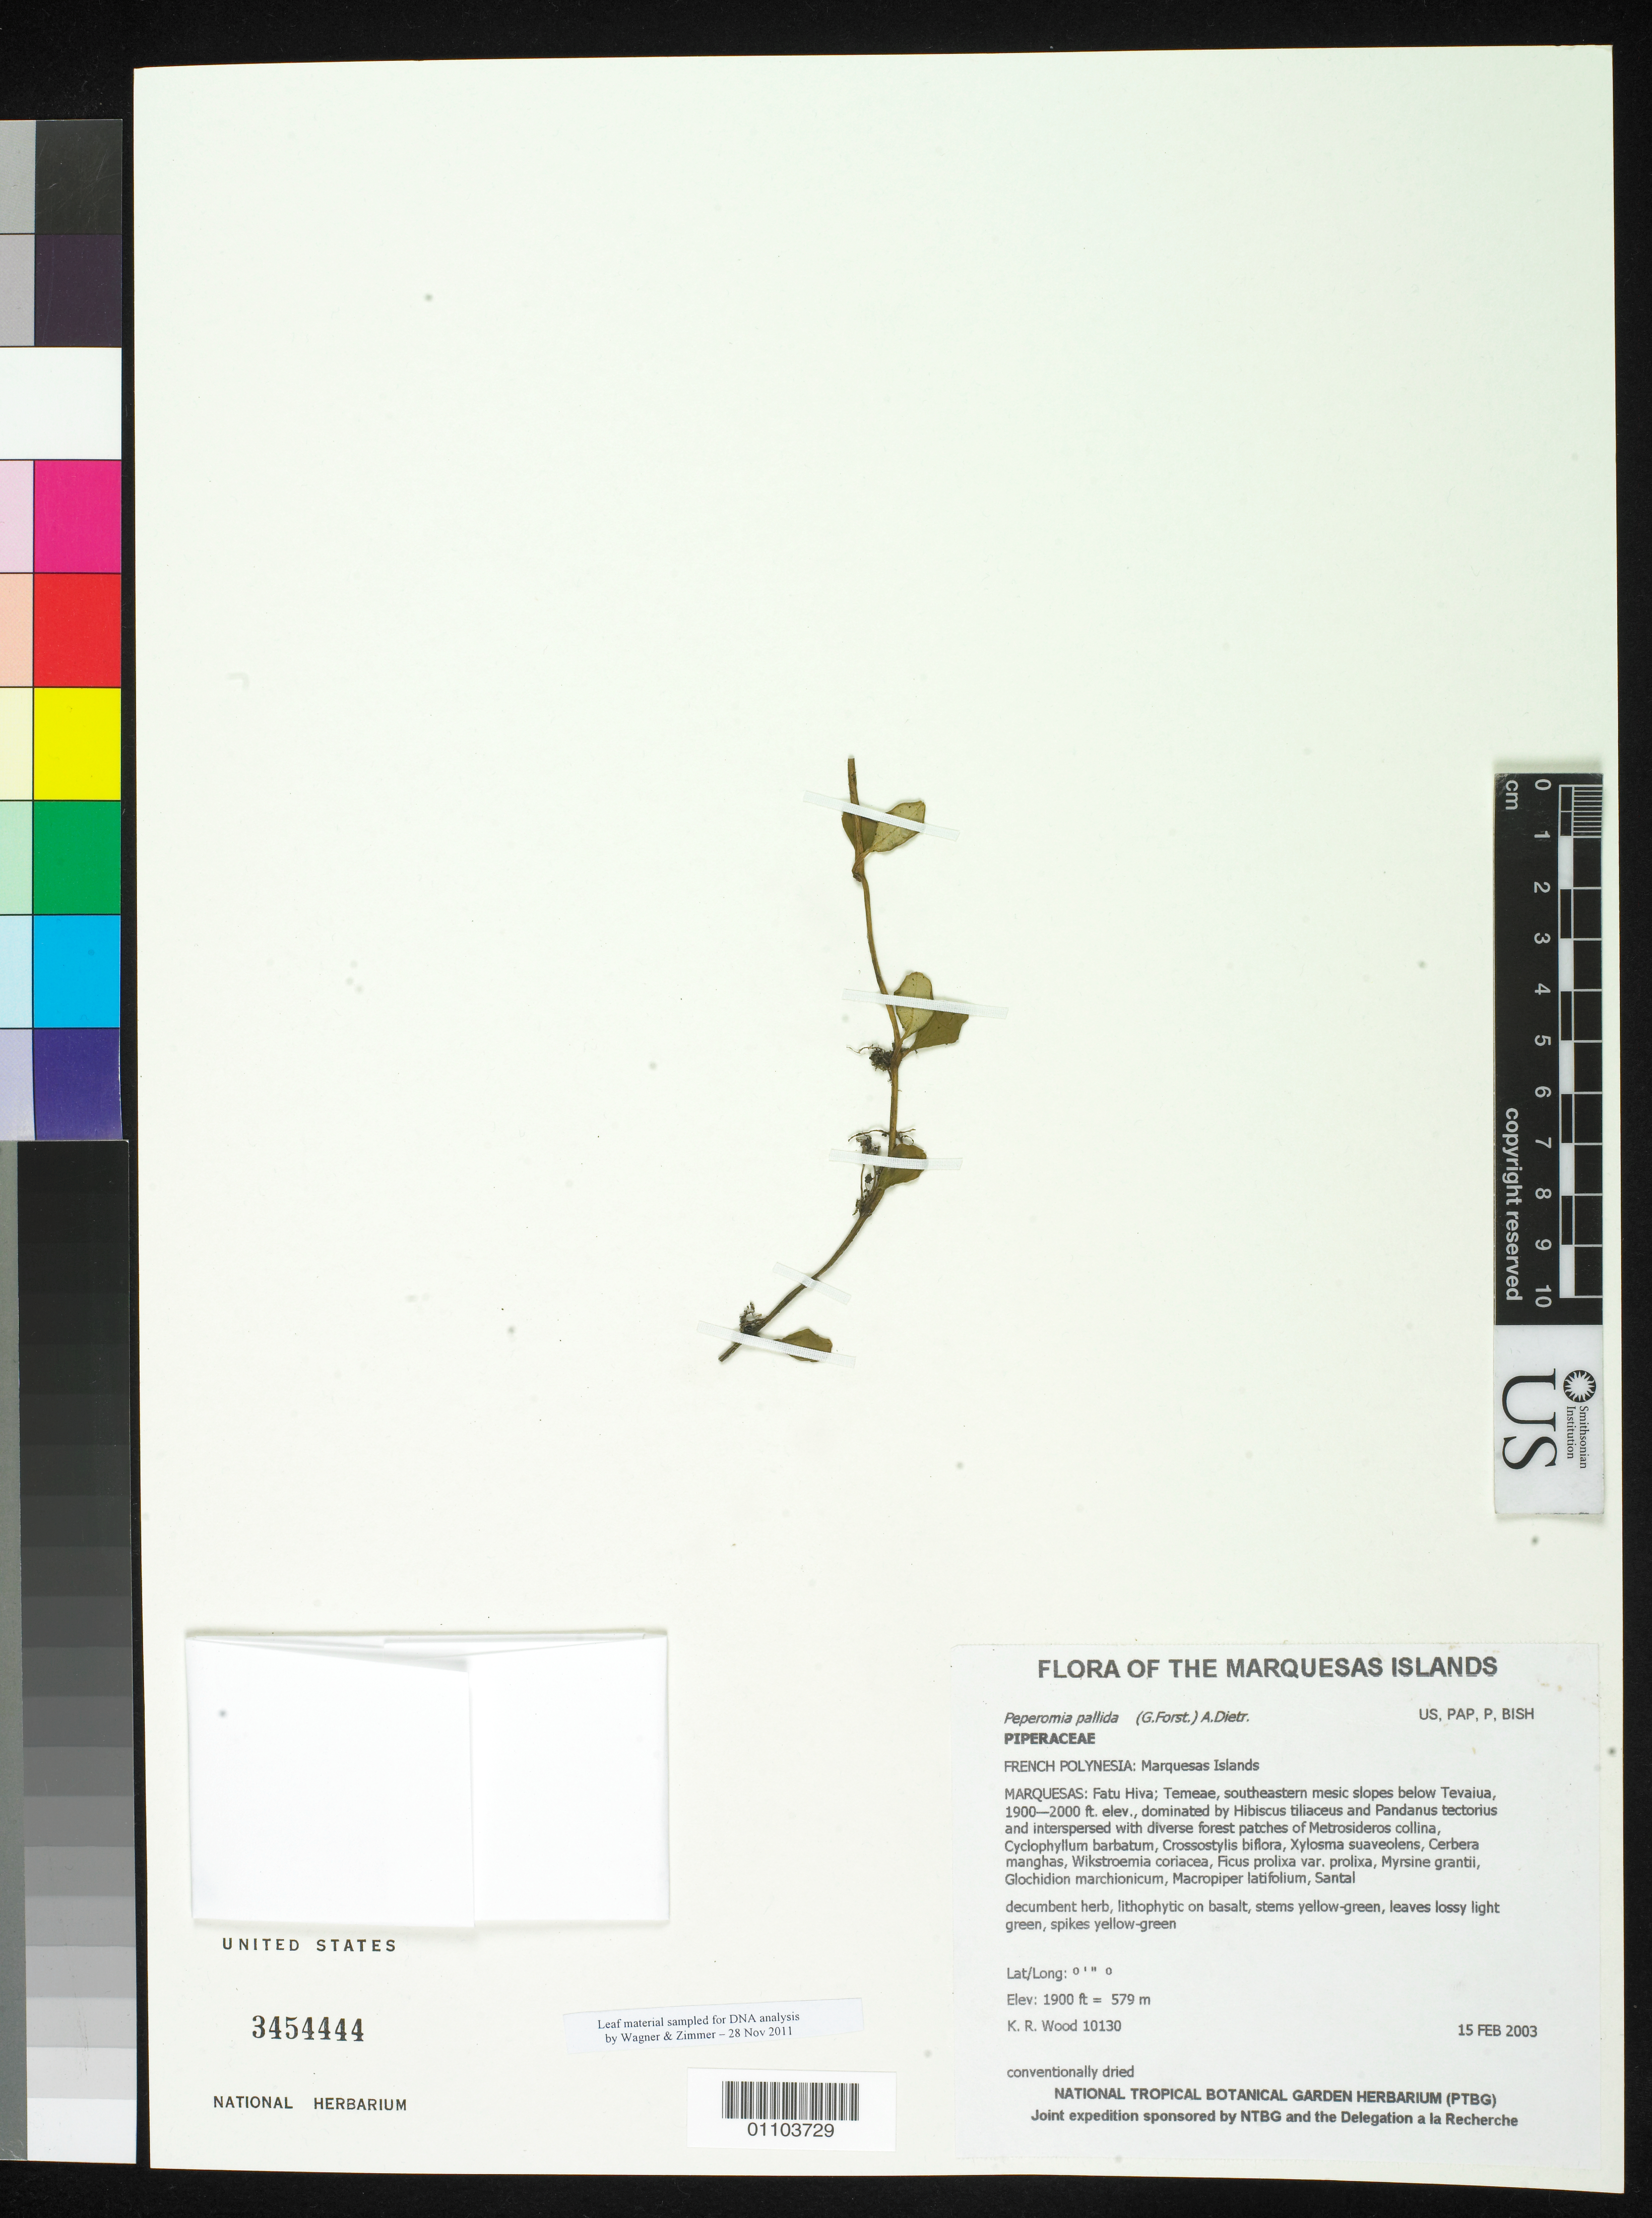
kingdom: Plantae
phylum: Tracheophyta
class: Magnoliopsida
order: Piperales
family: Piperaceae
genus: Peperomia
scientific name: Peperomia pallida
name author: (G. Forst.) Dietr.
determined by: Lorence, David H., (PTBG), National Tropical Botanical Garden (UNITED STATES)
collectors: K. R. Wood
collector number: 10130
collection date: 2003-02-15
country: French Polynesia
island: Fatu Hiva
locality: Temeae, southeastern mesic slopes below Tevaiua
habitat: Upper slope, N aspect, steep slope, scattered, mesic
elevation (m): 579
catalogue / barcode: US 3454444